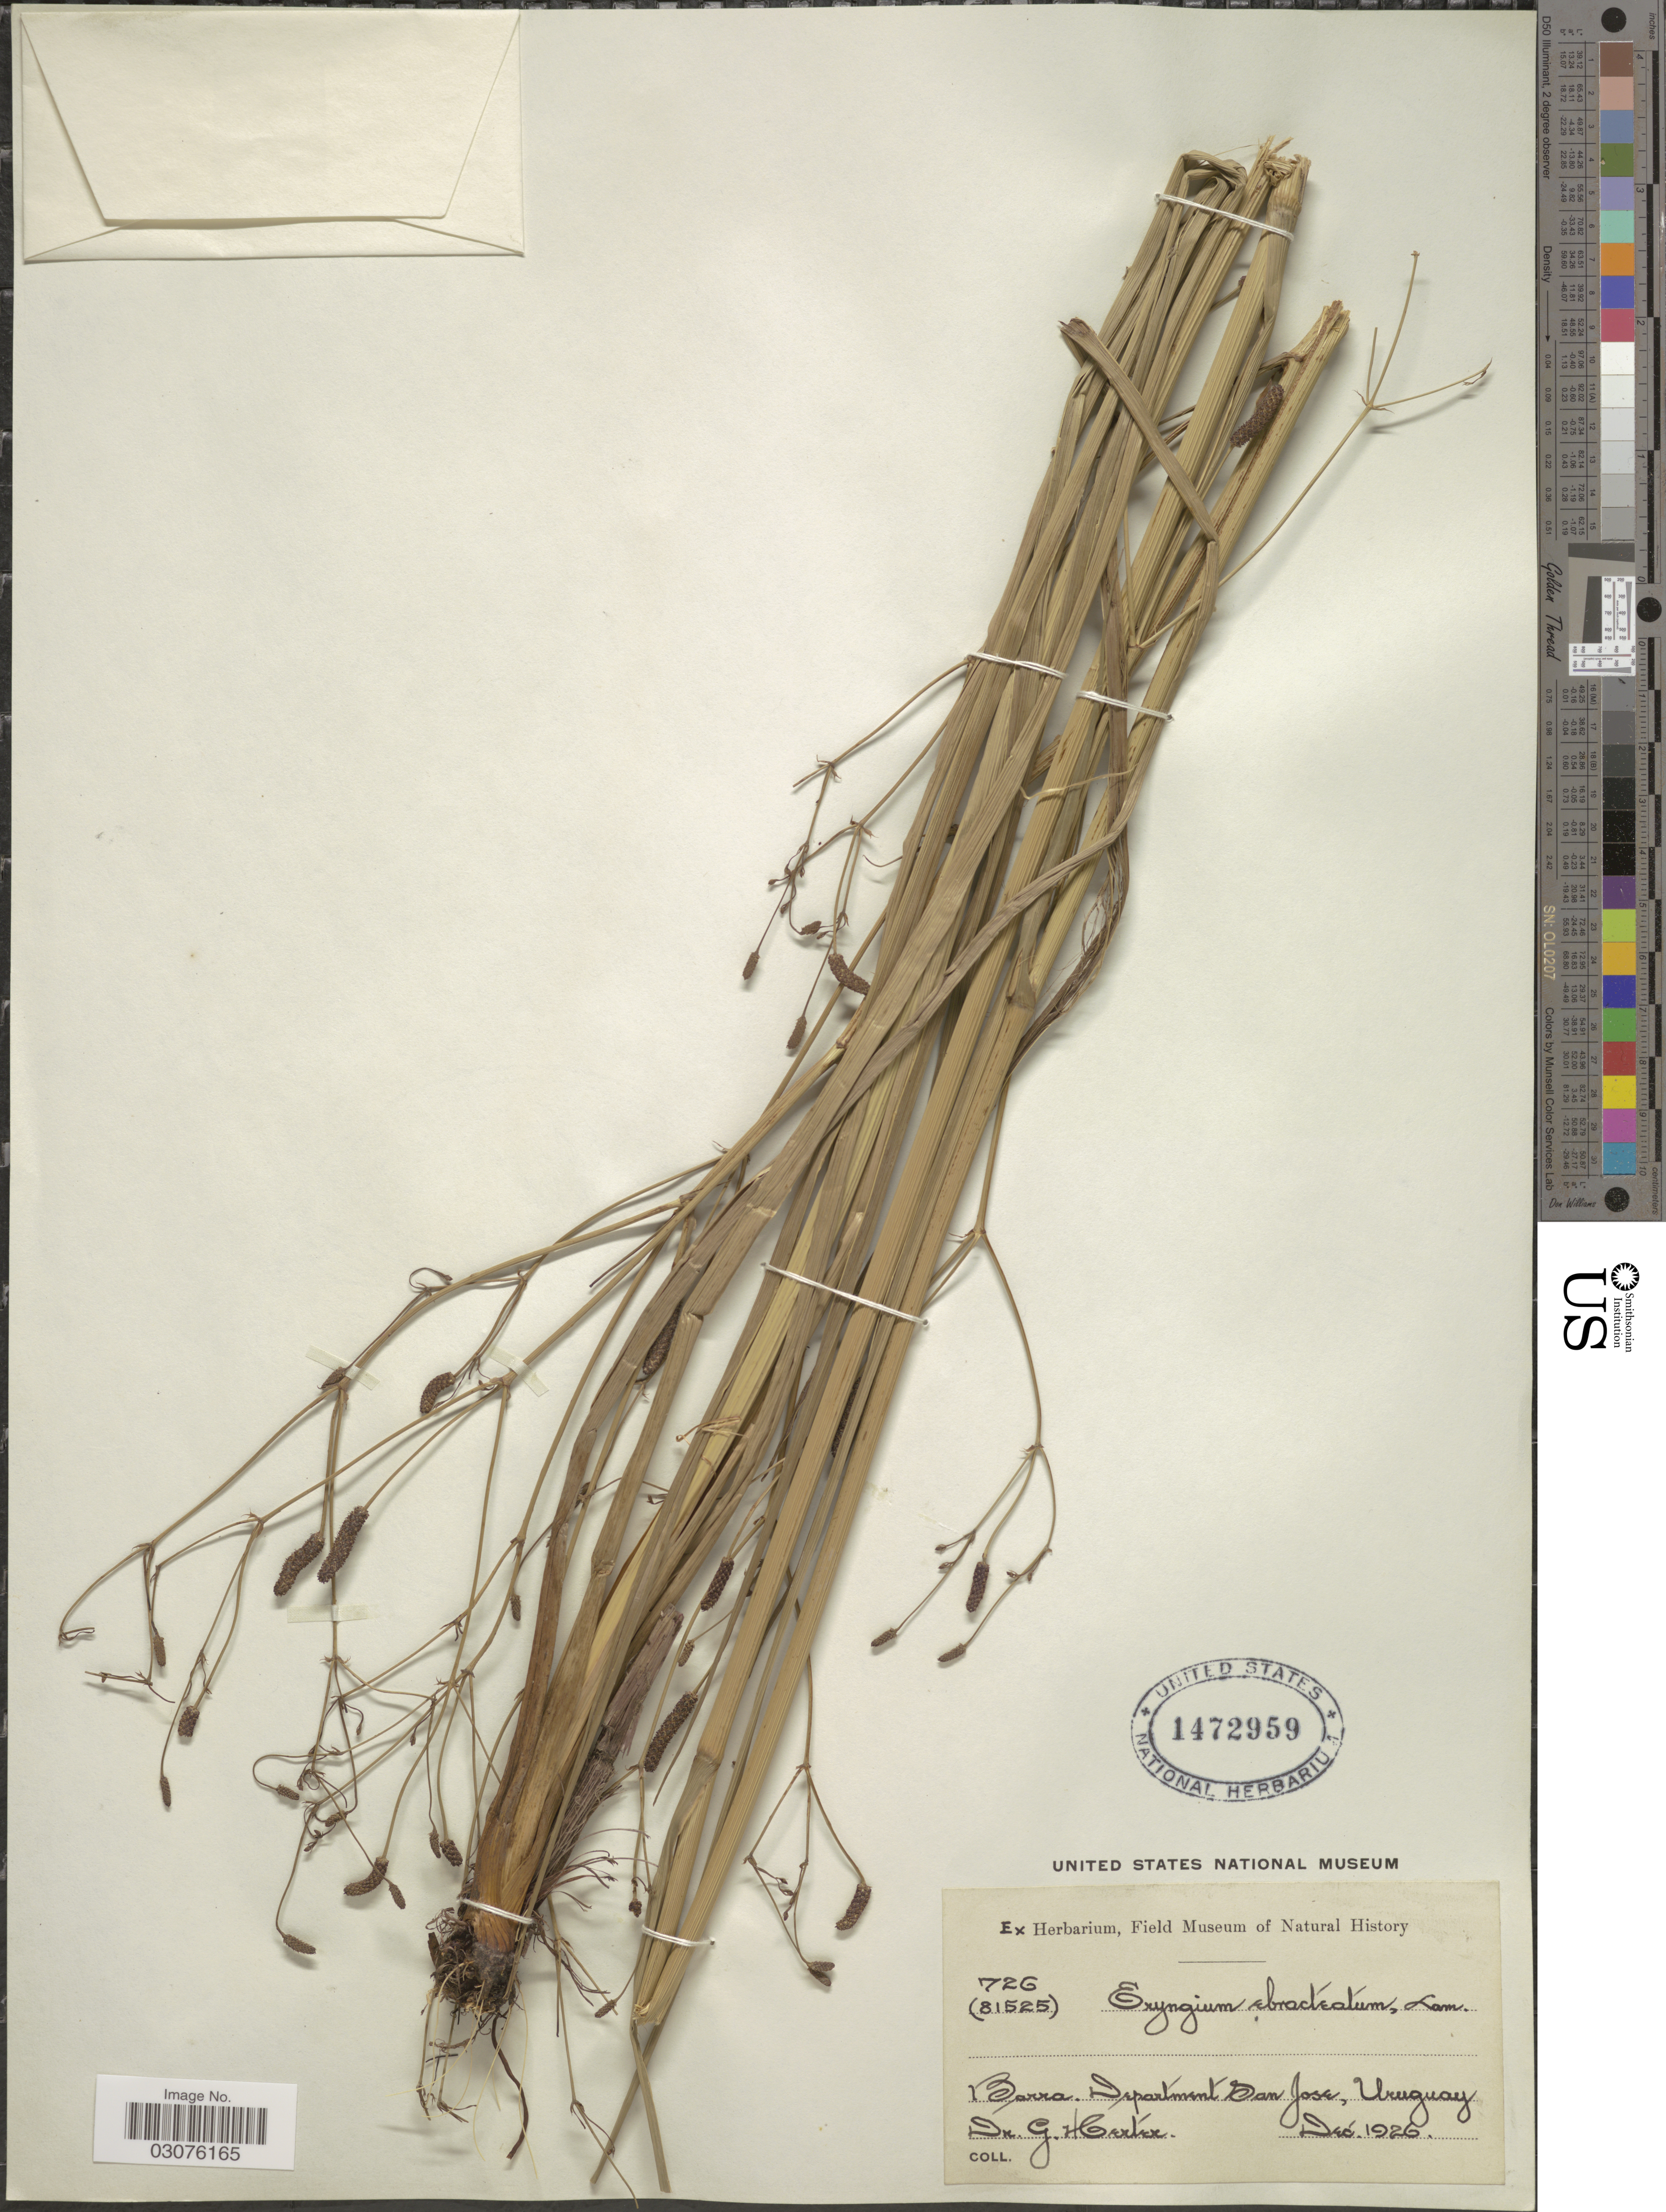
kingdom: Plantae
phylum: Tracheophyta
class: Magnoliopsida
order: Apiales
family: Apiaceae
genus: Eryngium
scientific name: Eryngium ebracteatum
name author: Lam.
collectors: G. Herter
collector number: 726 (81525)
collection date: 1926-12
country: Uruguay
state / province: San Jose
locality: Barra. Department San Jose.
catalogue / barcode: US 1472959